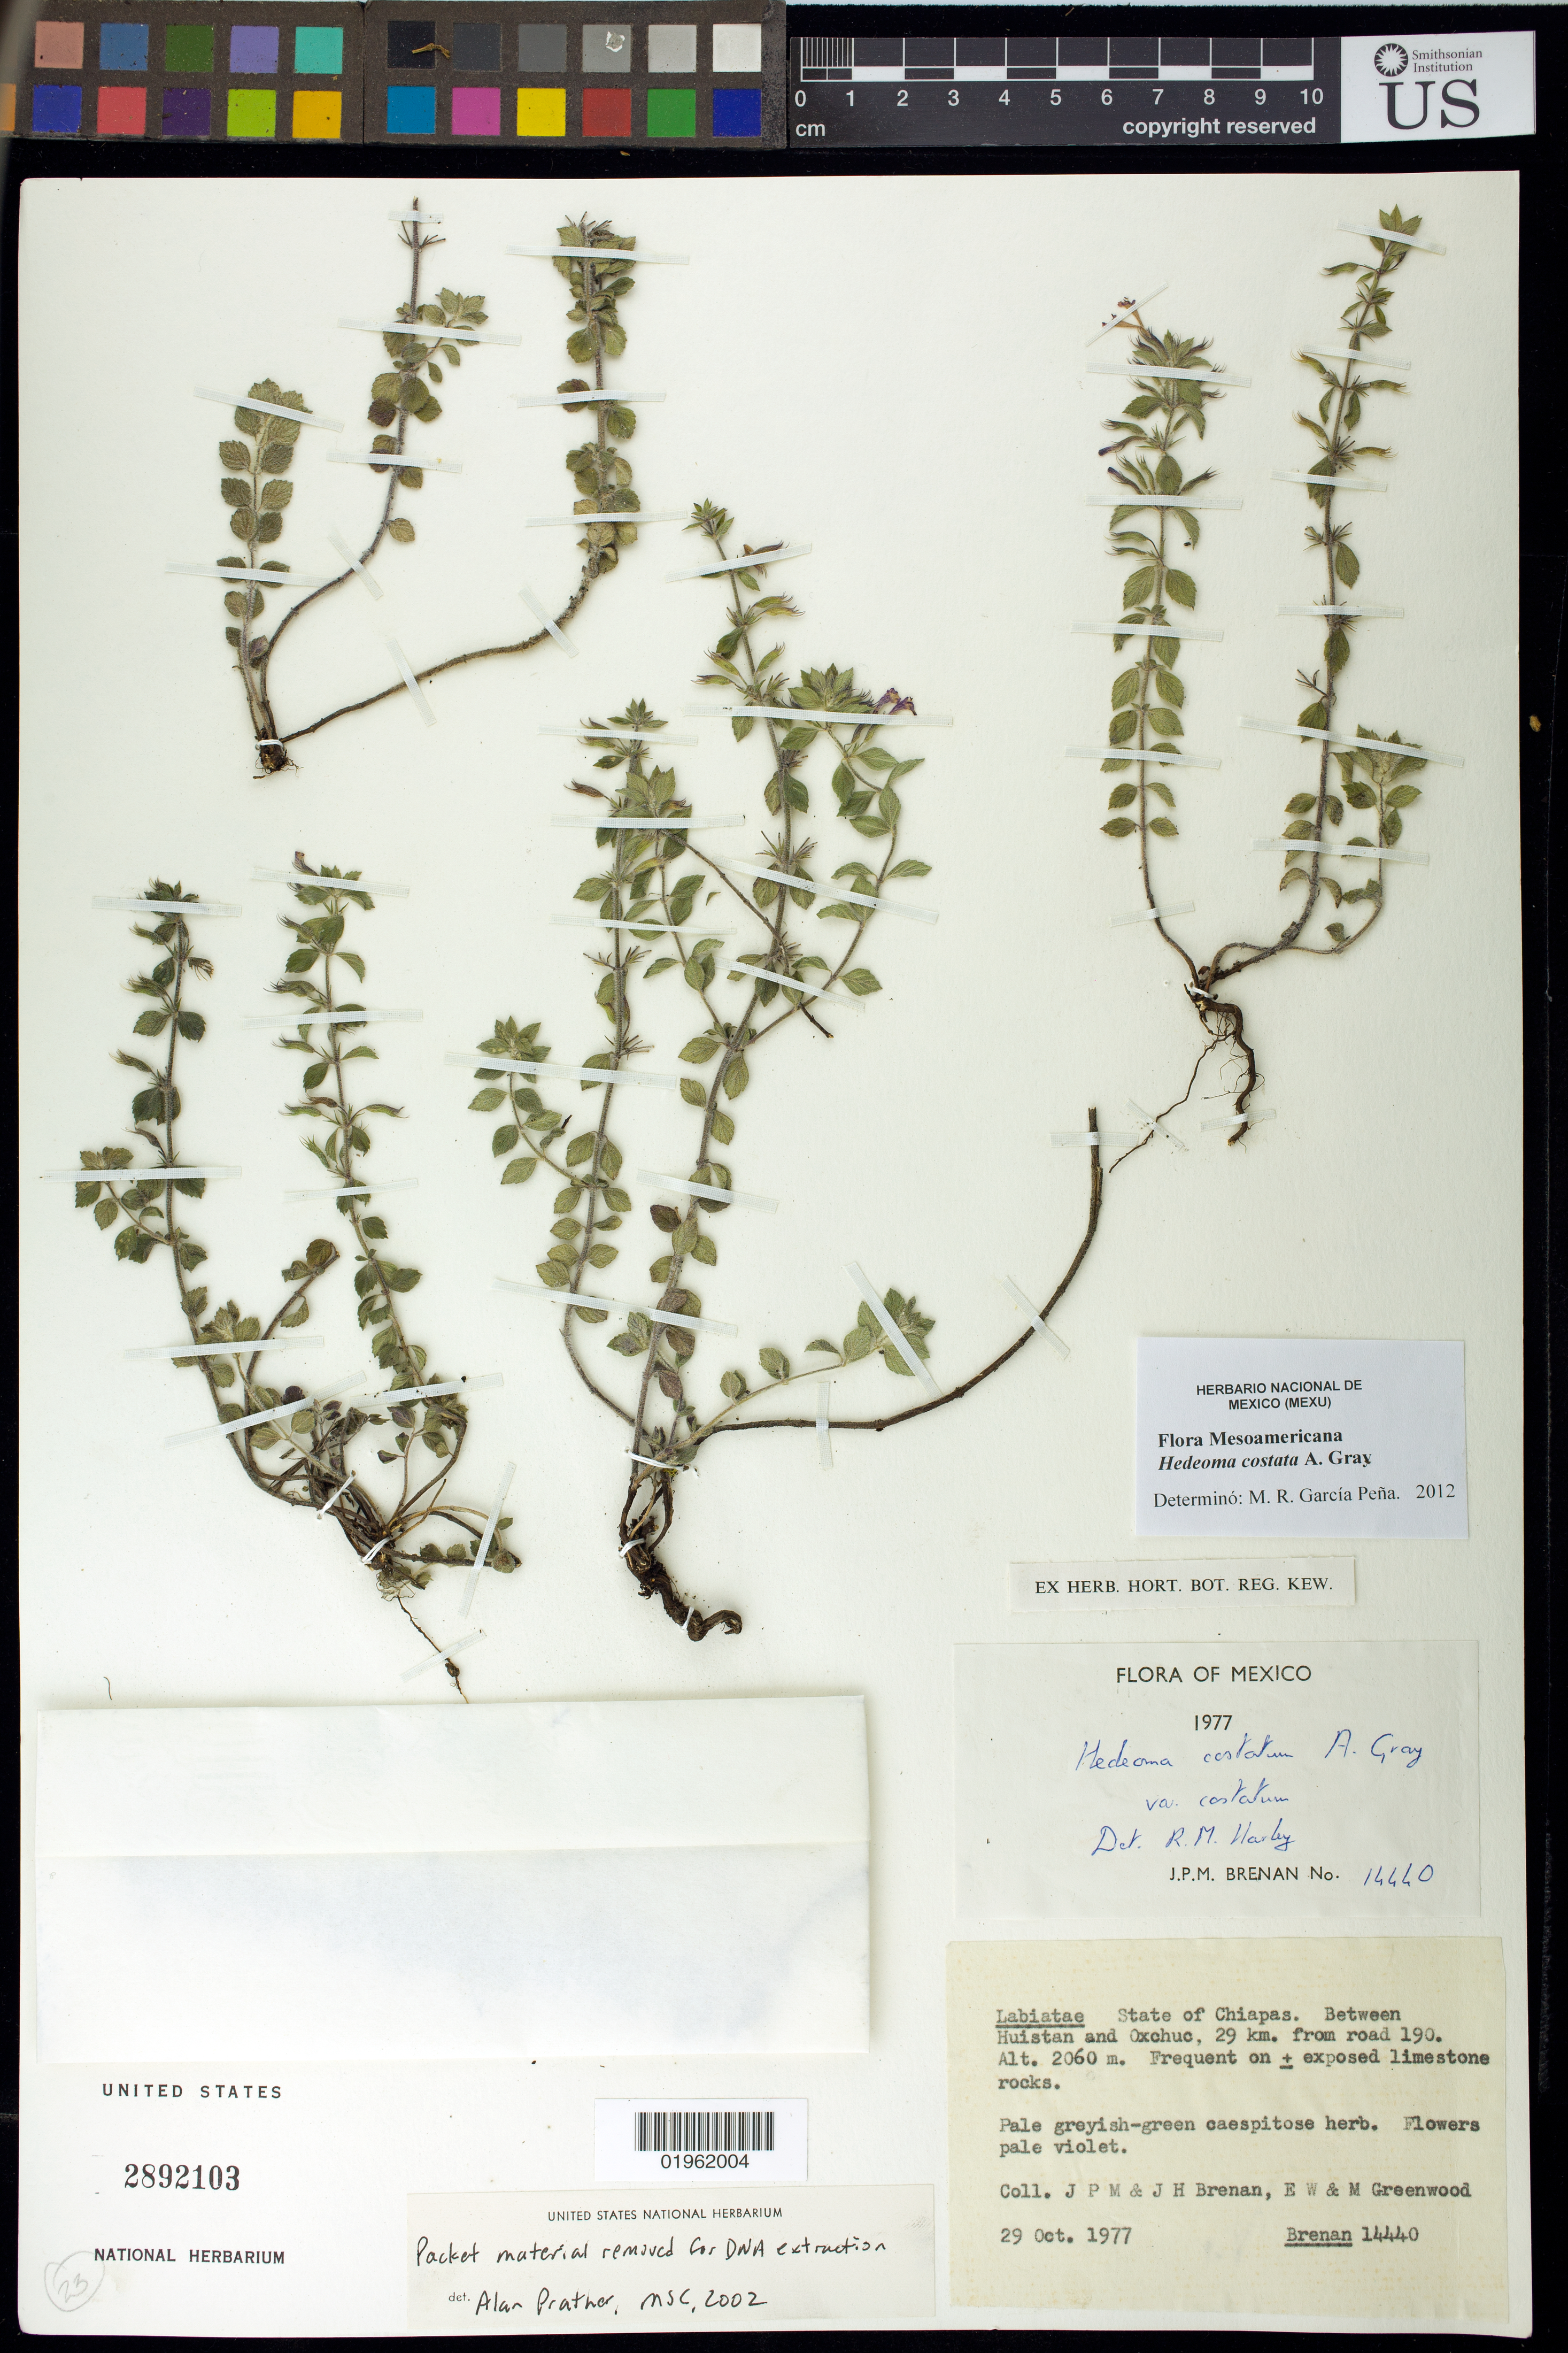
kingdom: Plantae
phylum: Tracheophyta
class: Magnoliopsida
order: Lamiales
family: Lamiaceae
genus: Hedeoma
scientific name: Hedeoma costata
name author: A. Gray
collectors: J. Brenan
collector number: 14440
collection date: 1977-10-29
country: Mexico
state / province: Chiapas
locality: Between Huistan and Oxchuc, 29 km. from Road 190.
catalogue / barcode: US 2892103